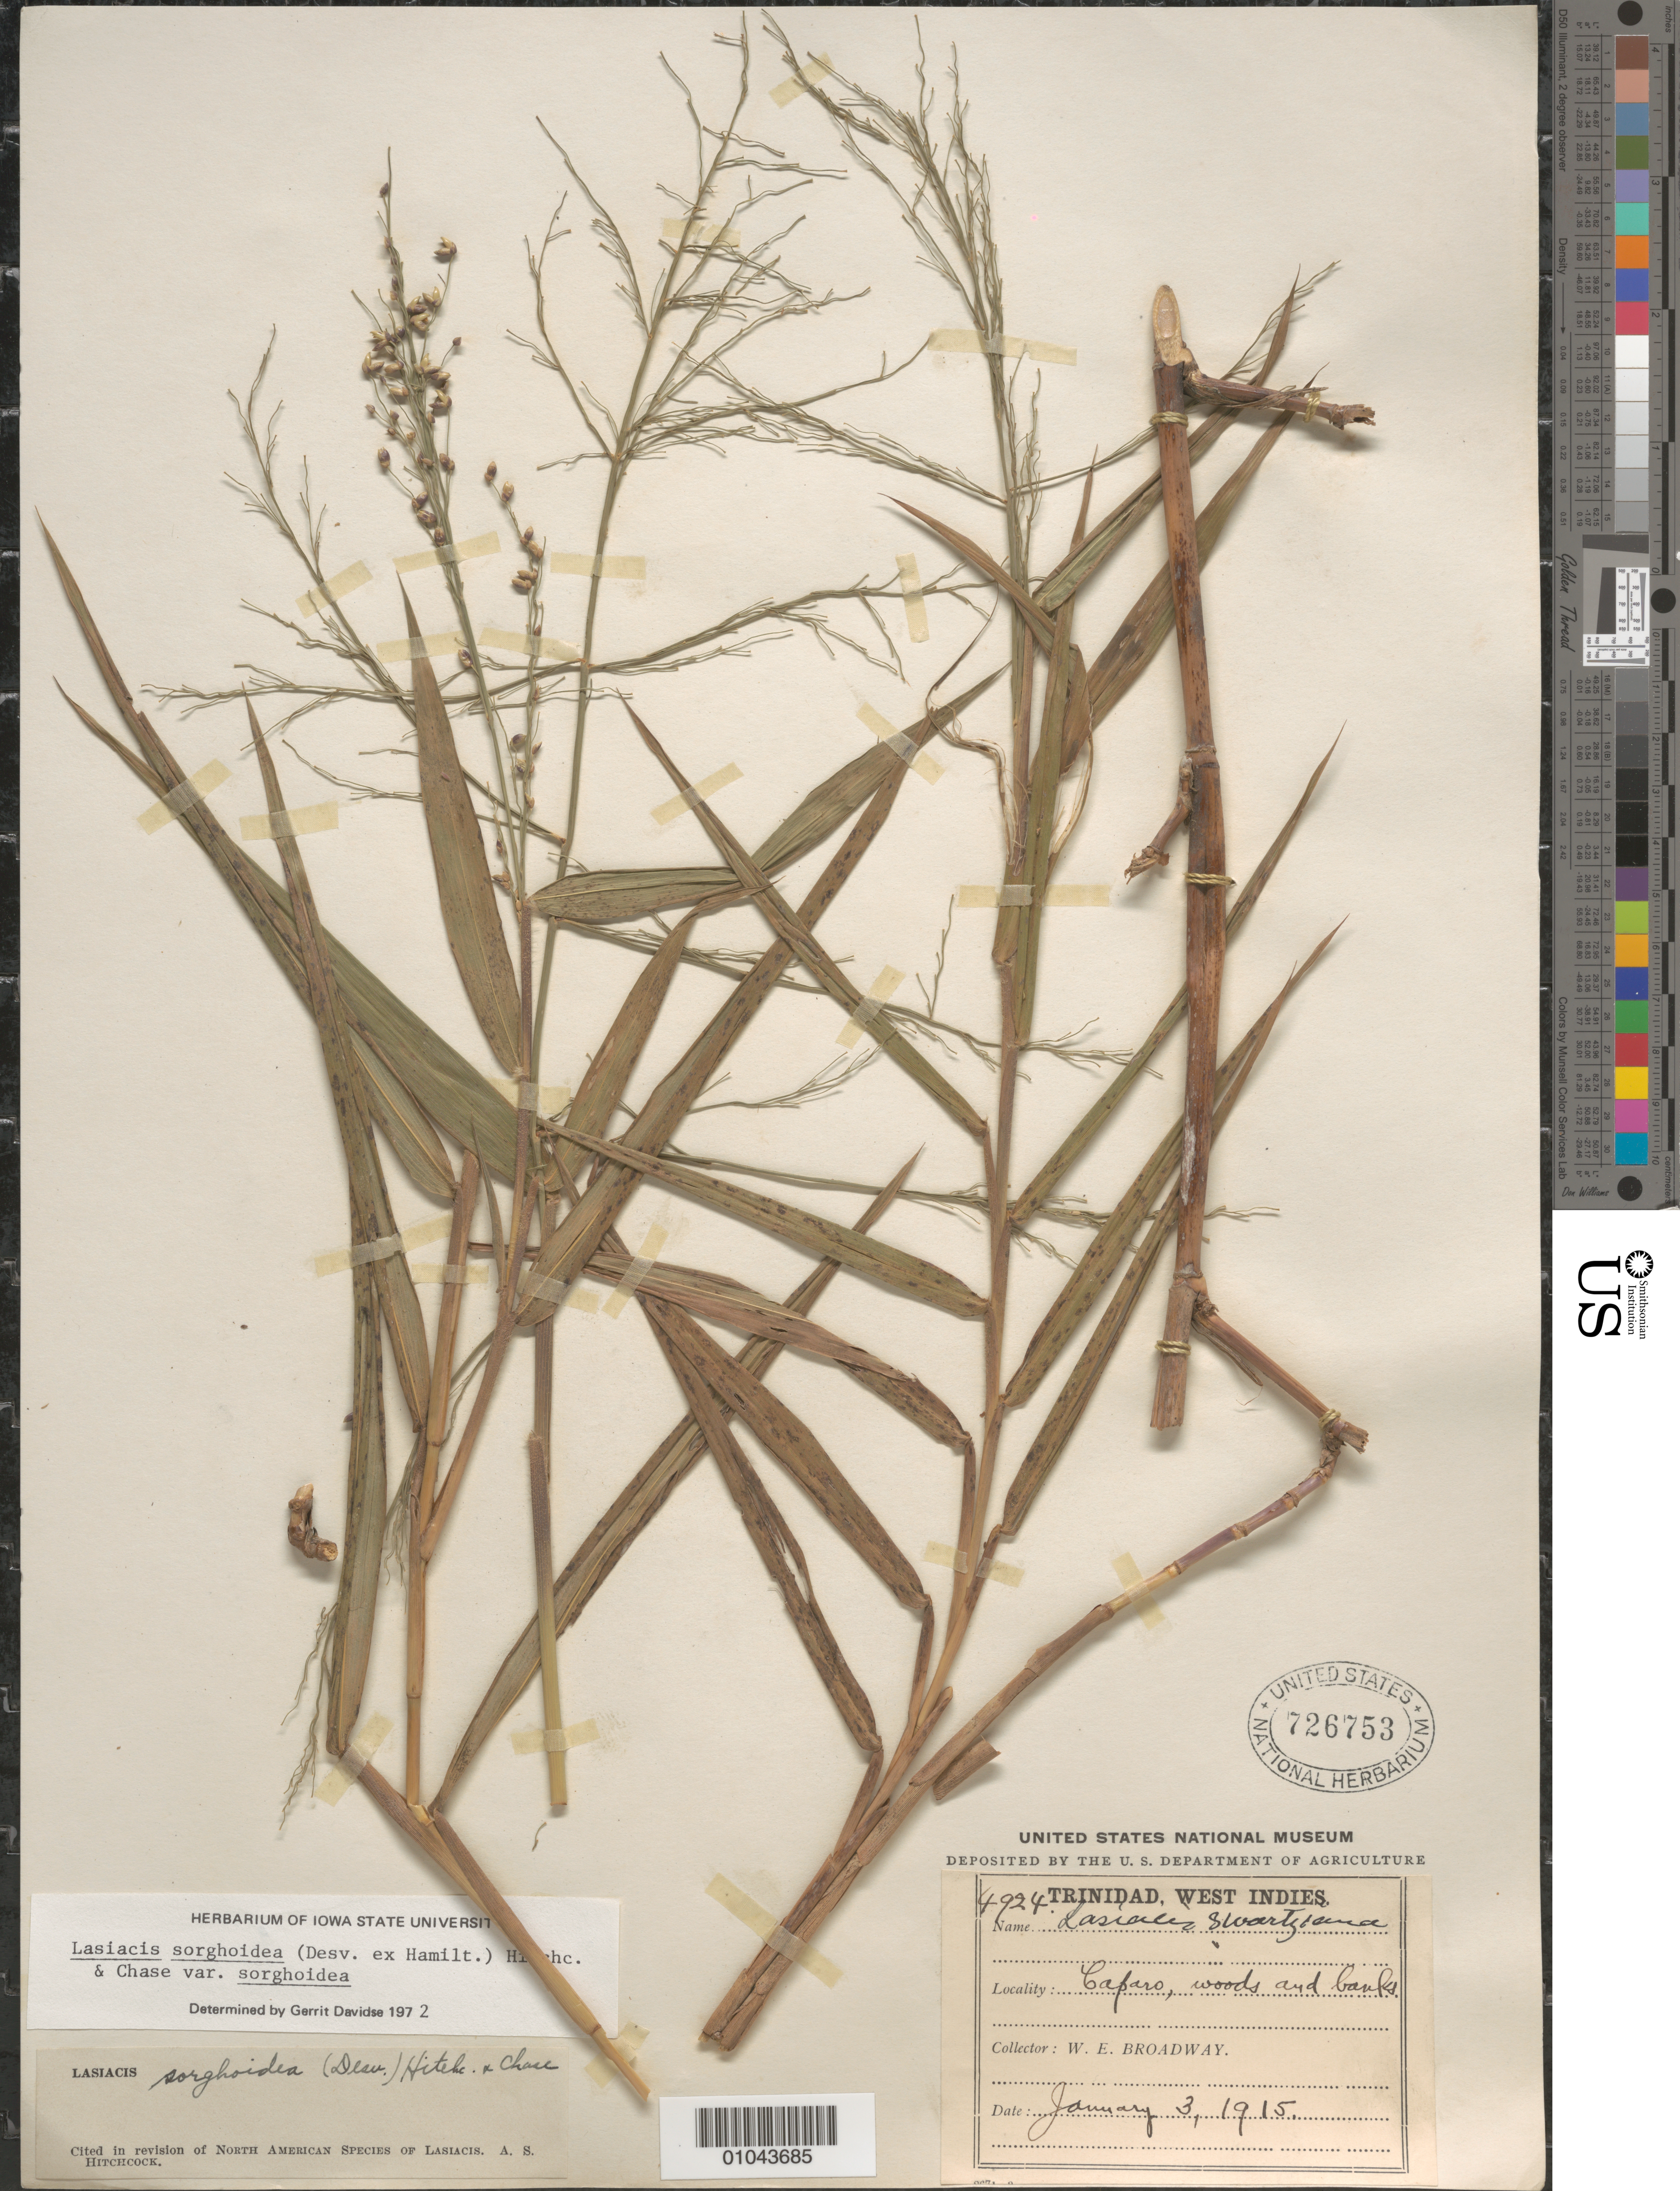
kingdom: Plantae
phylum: Tracheophyta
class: Liliopsida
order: Poales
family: Poaceae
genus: Lasiacis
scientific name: Lasiacis sorghoidea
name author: (Desv. ex Ham.) Hitchc. & Chase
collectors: W. E. Broadway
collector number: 4924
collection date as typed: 03 Jan 1915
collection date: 1915-01-03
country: Trinidad and Tobago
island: Trinidad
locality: Caparo, woods and banks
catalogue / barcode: US 726753